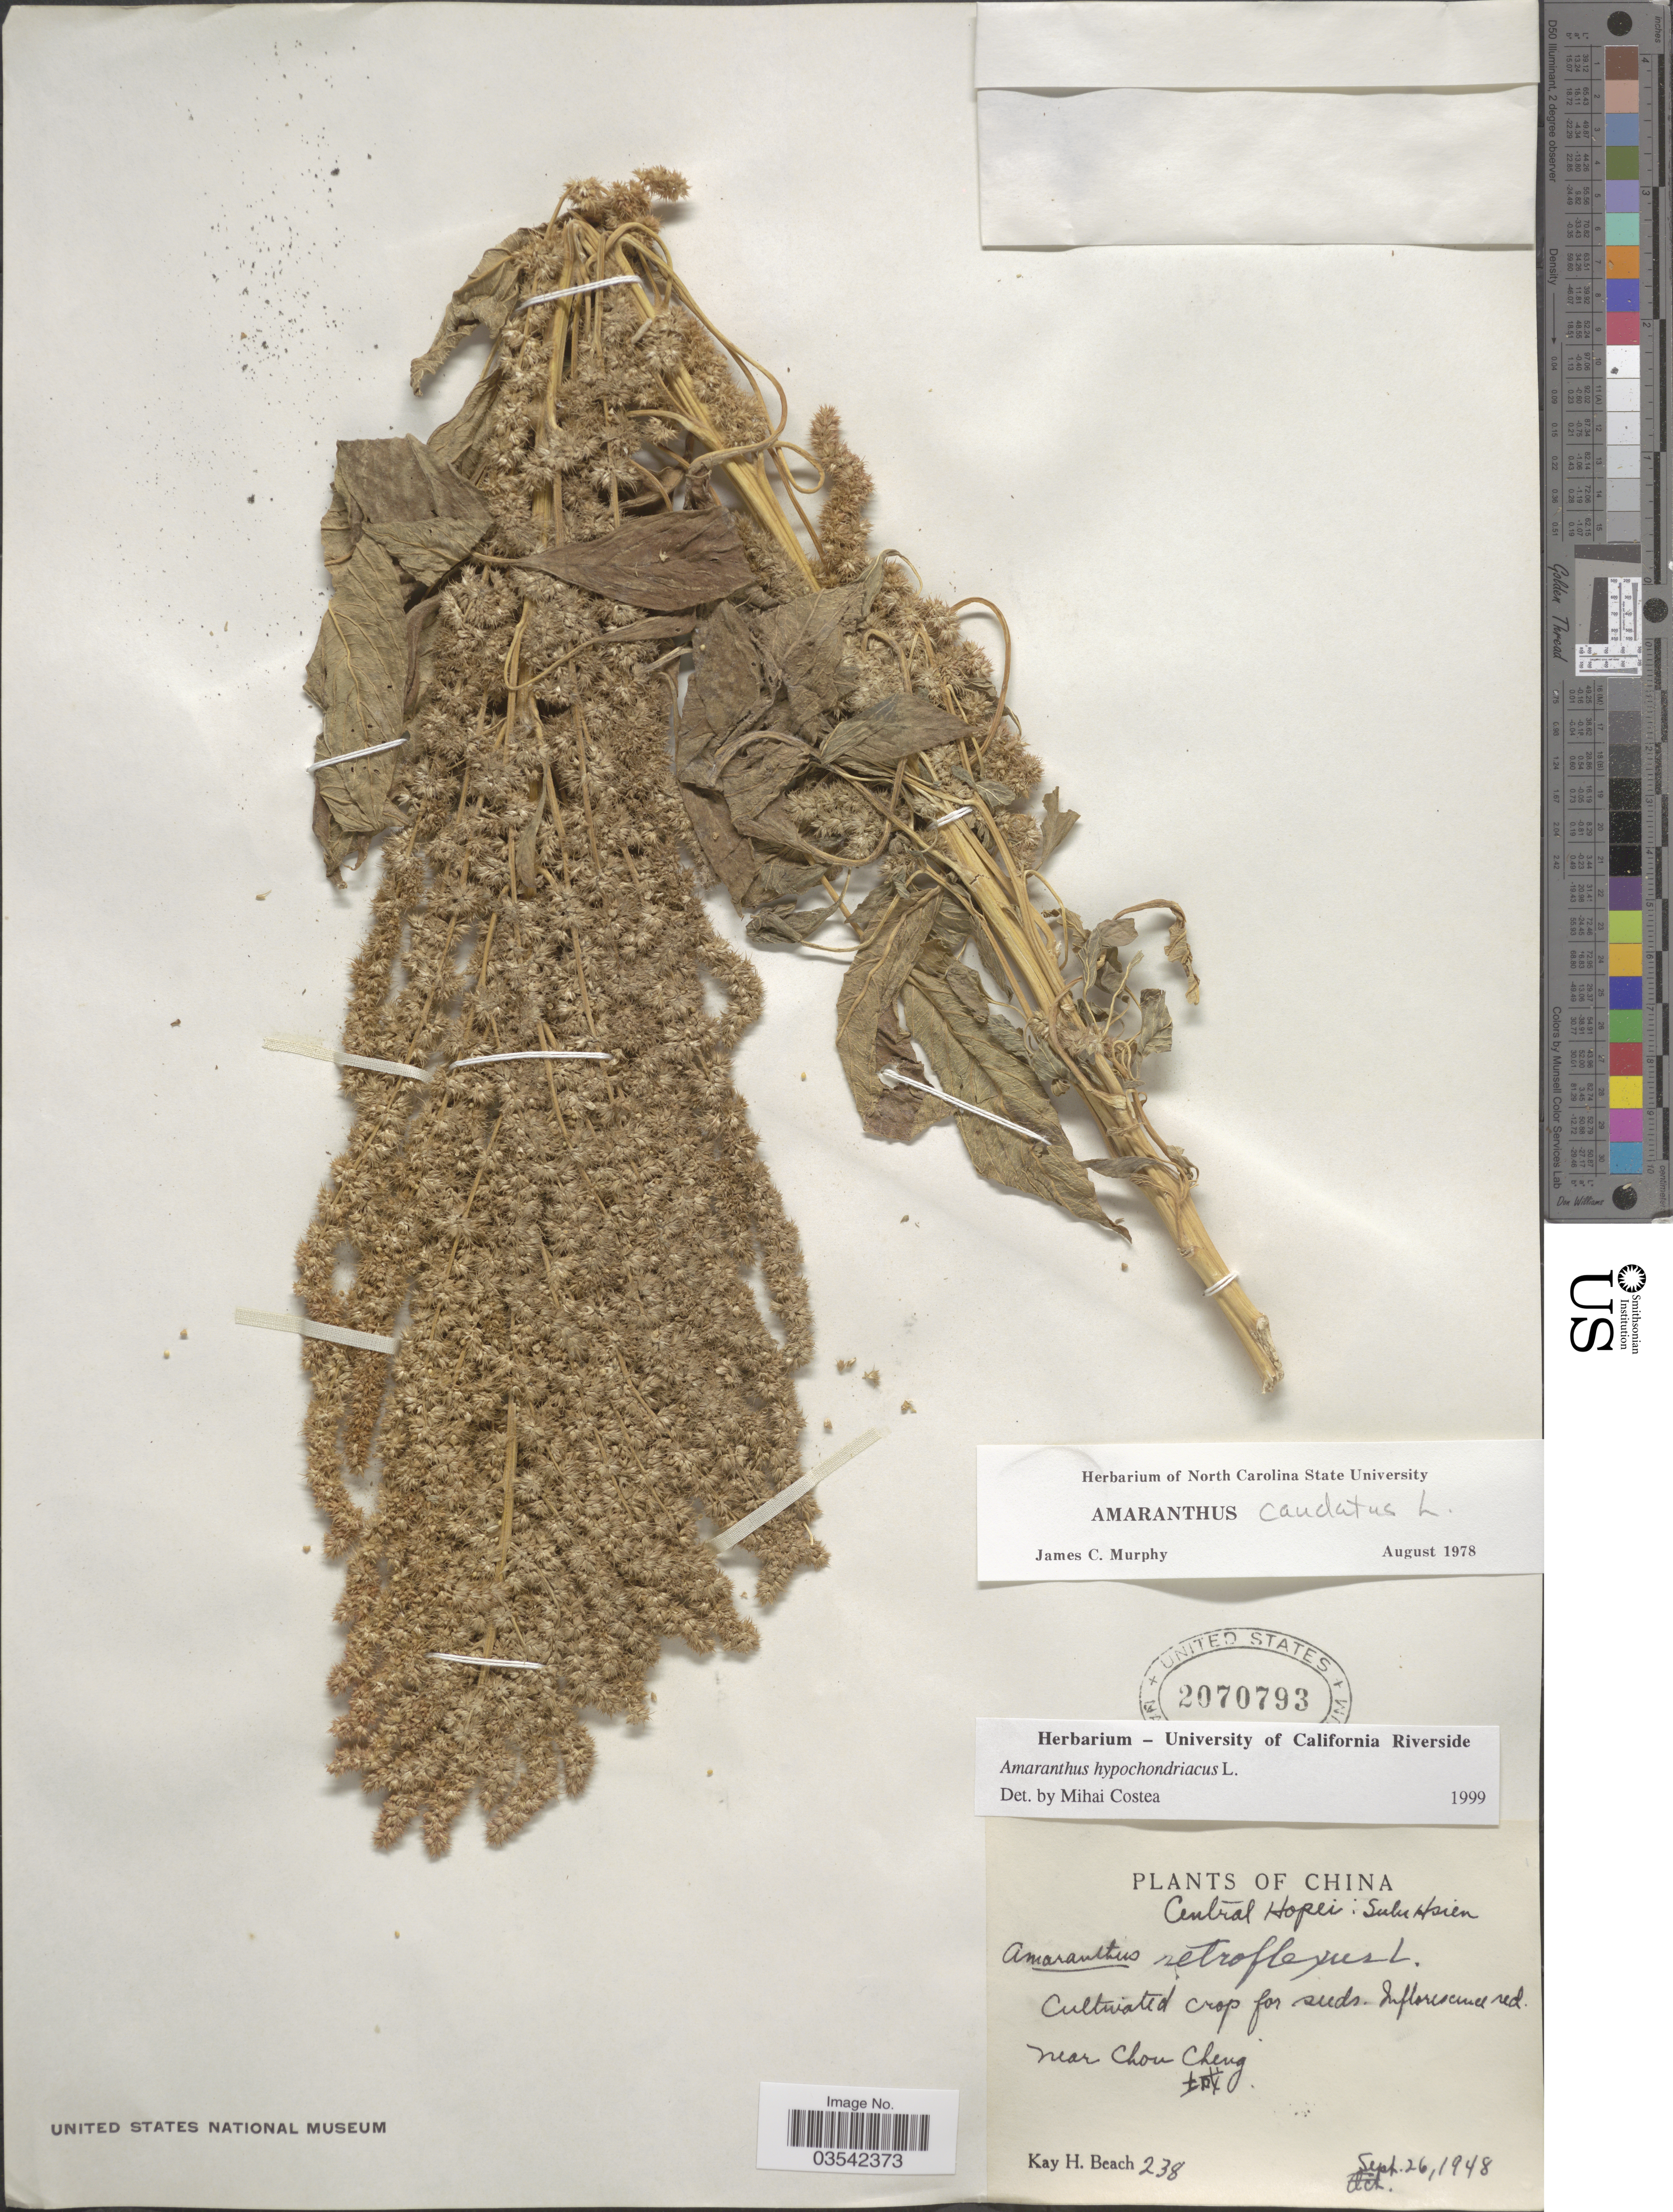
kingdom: Plantae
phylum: Tracheophyta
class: Magnoliopsida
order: Caryophyllales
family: Amaranthaceae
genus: Amaranthus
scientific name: Amaranthus hypochondriacus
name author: L.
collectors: K. H. Beach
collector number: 238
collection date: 1948-09-26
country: China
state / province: Hebei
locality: Central Hopei: Sulu Hsien. Near Chou Cheng X.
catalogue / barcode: US 2070793